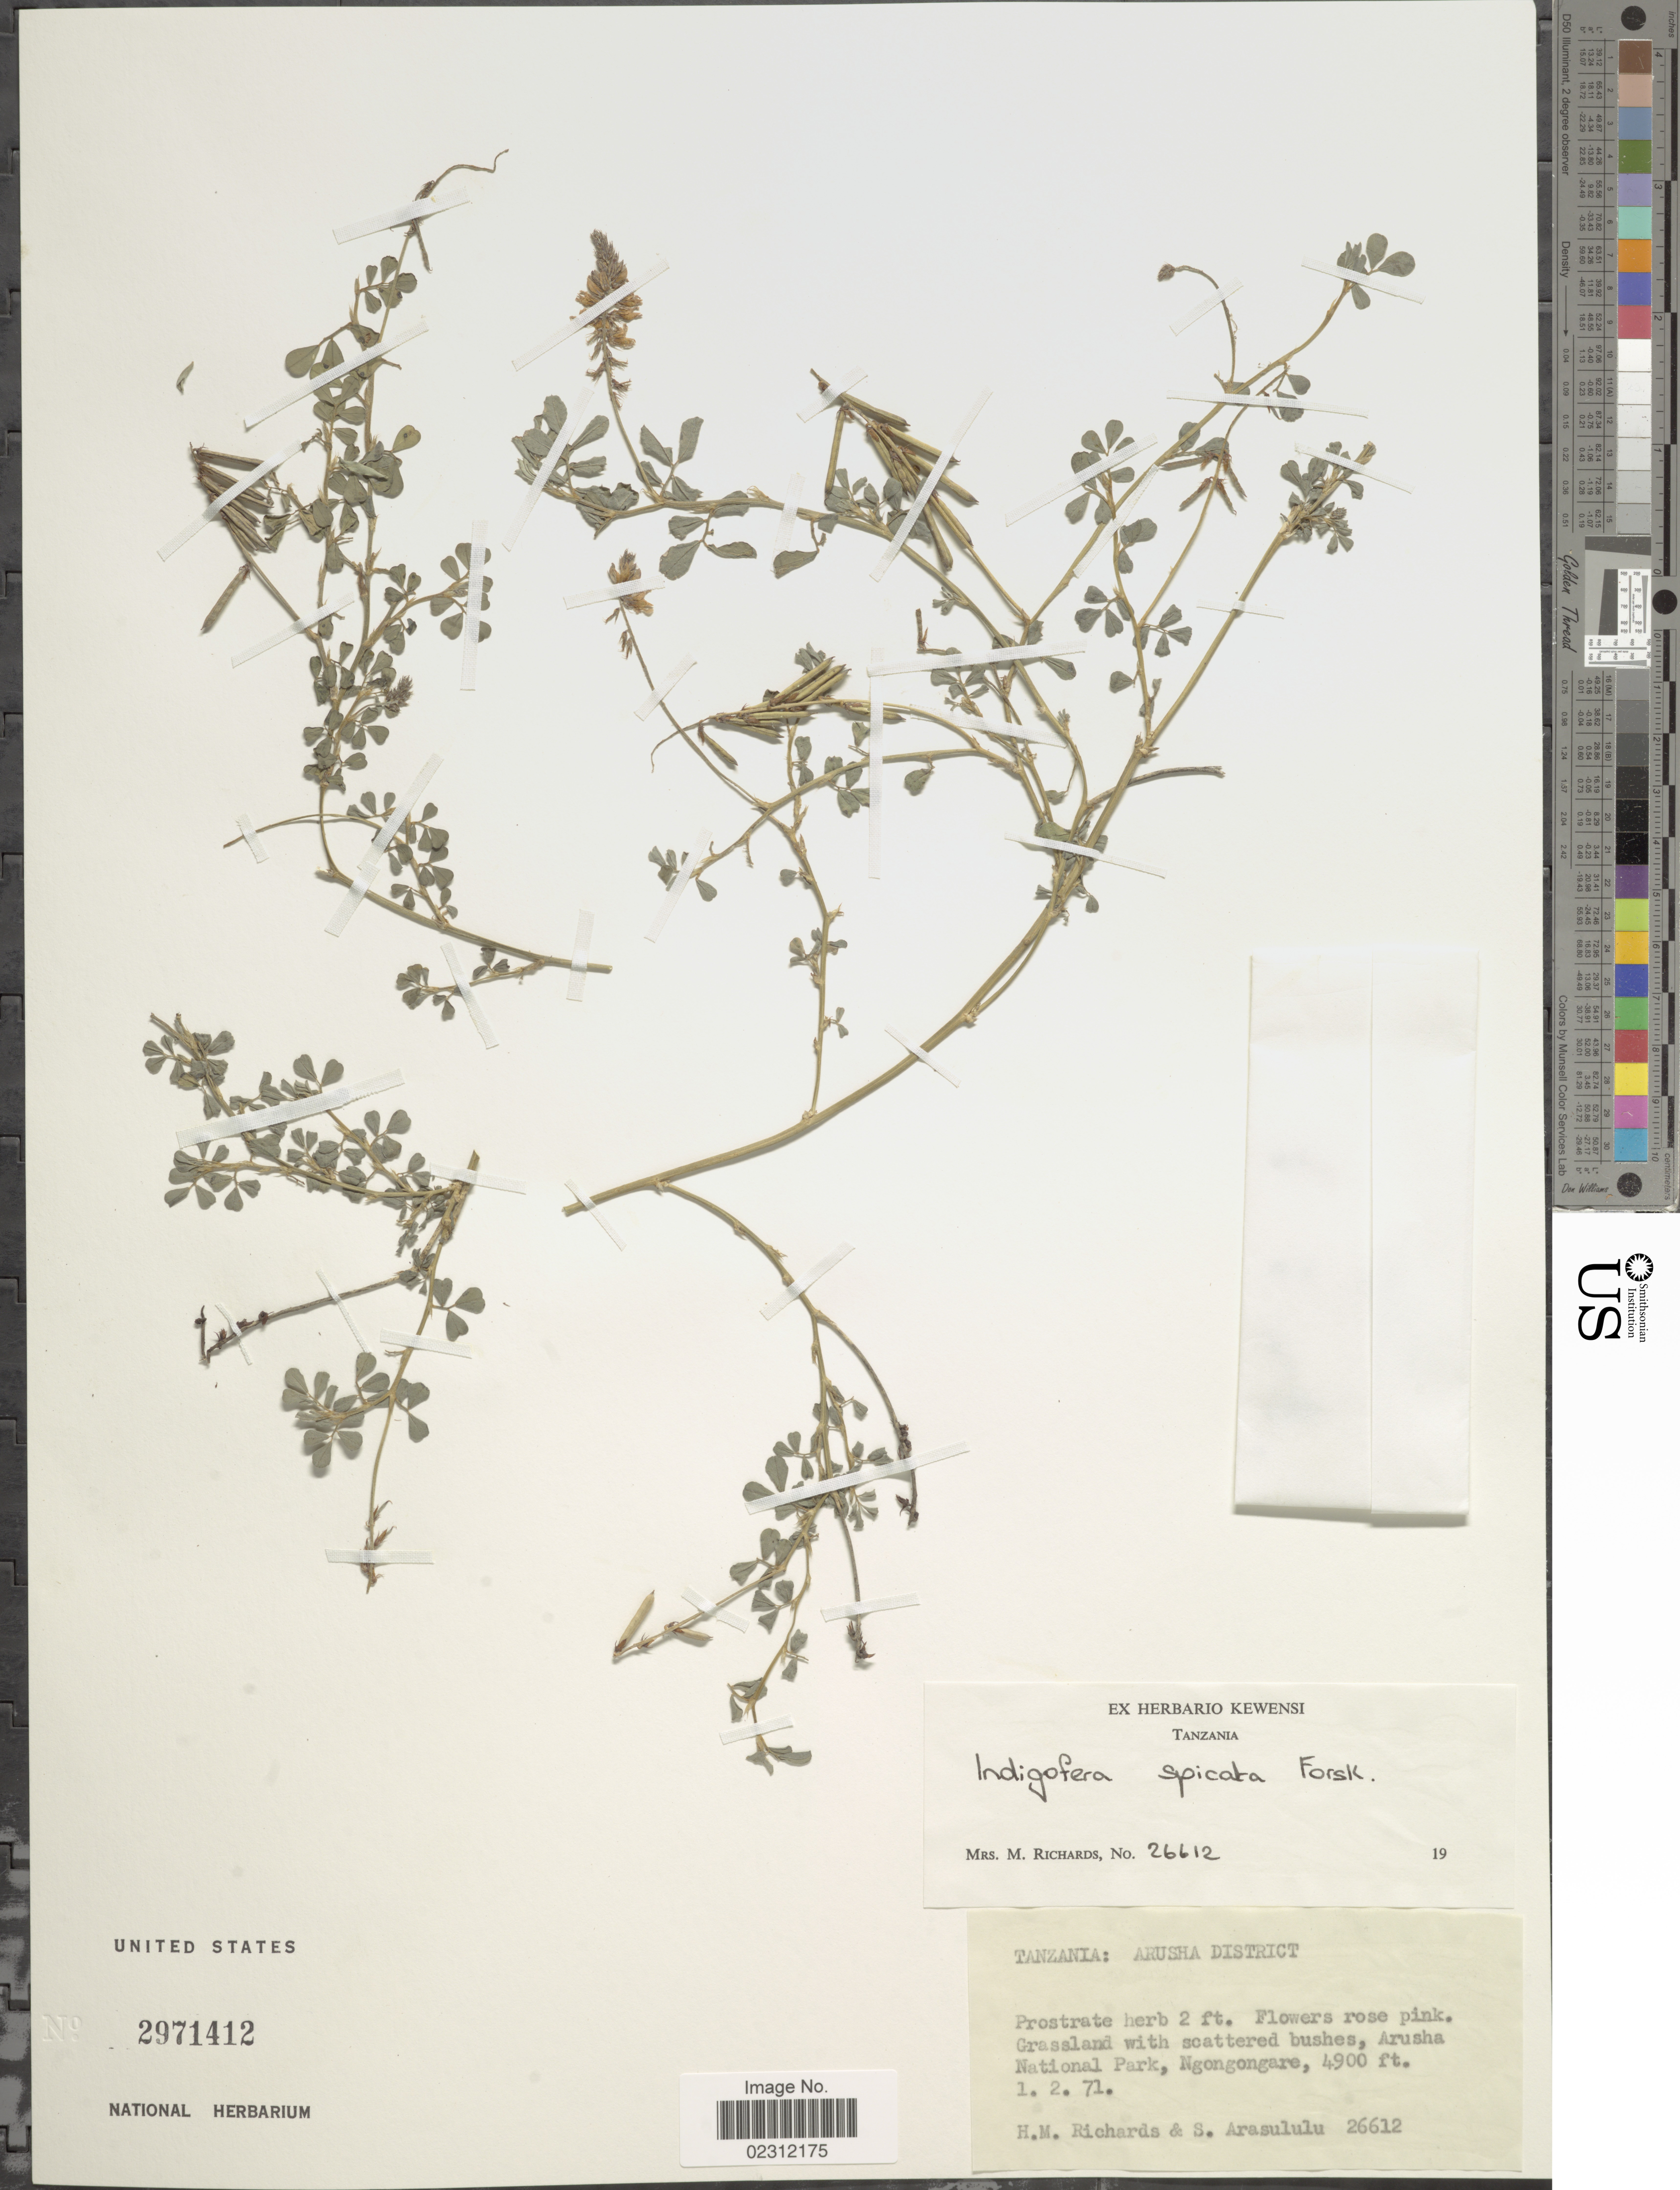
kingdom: Plantae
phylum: Tracheophyta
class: Magnoliopsida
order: Fabales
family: Fabaceae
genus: Indigofera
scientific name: Indigofera spicata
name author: Forssk.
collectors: H. Richards & S. Arasululu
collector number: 26612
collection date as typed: Transcribed d/m/y: 1/2/71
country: Tanzania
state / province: Arusha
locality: Arusha National Park, Ngongongare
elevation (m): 1494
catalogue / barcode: US 2971412